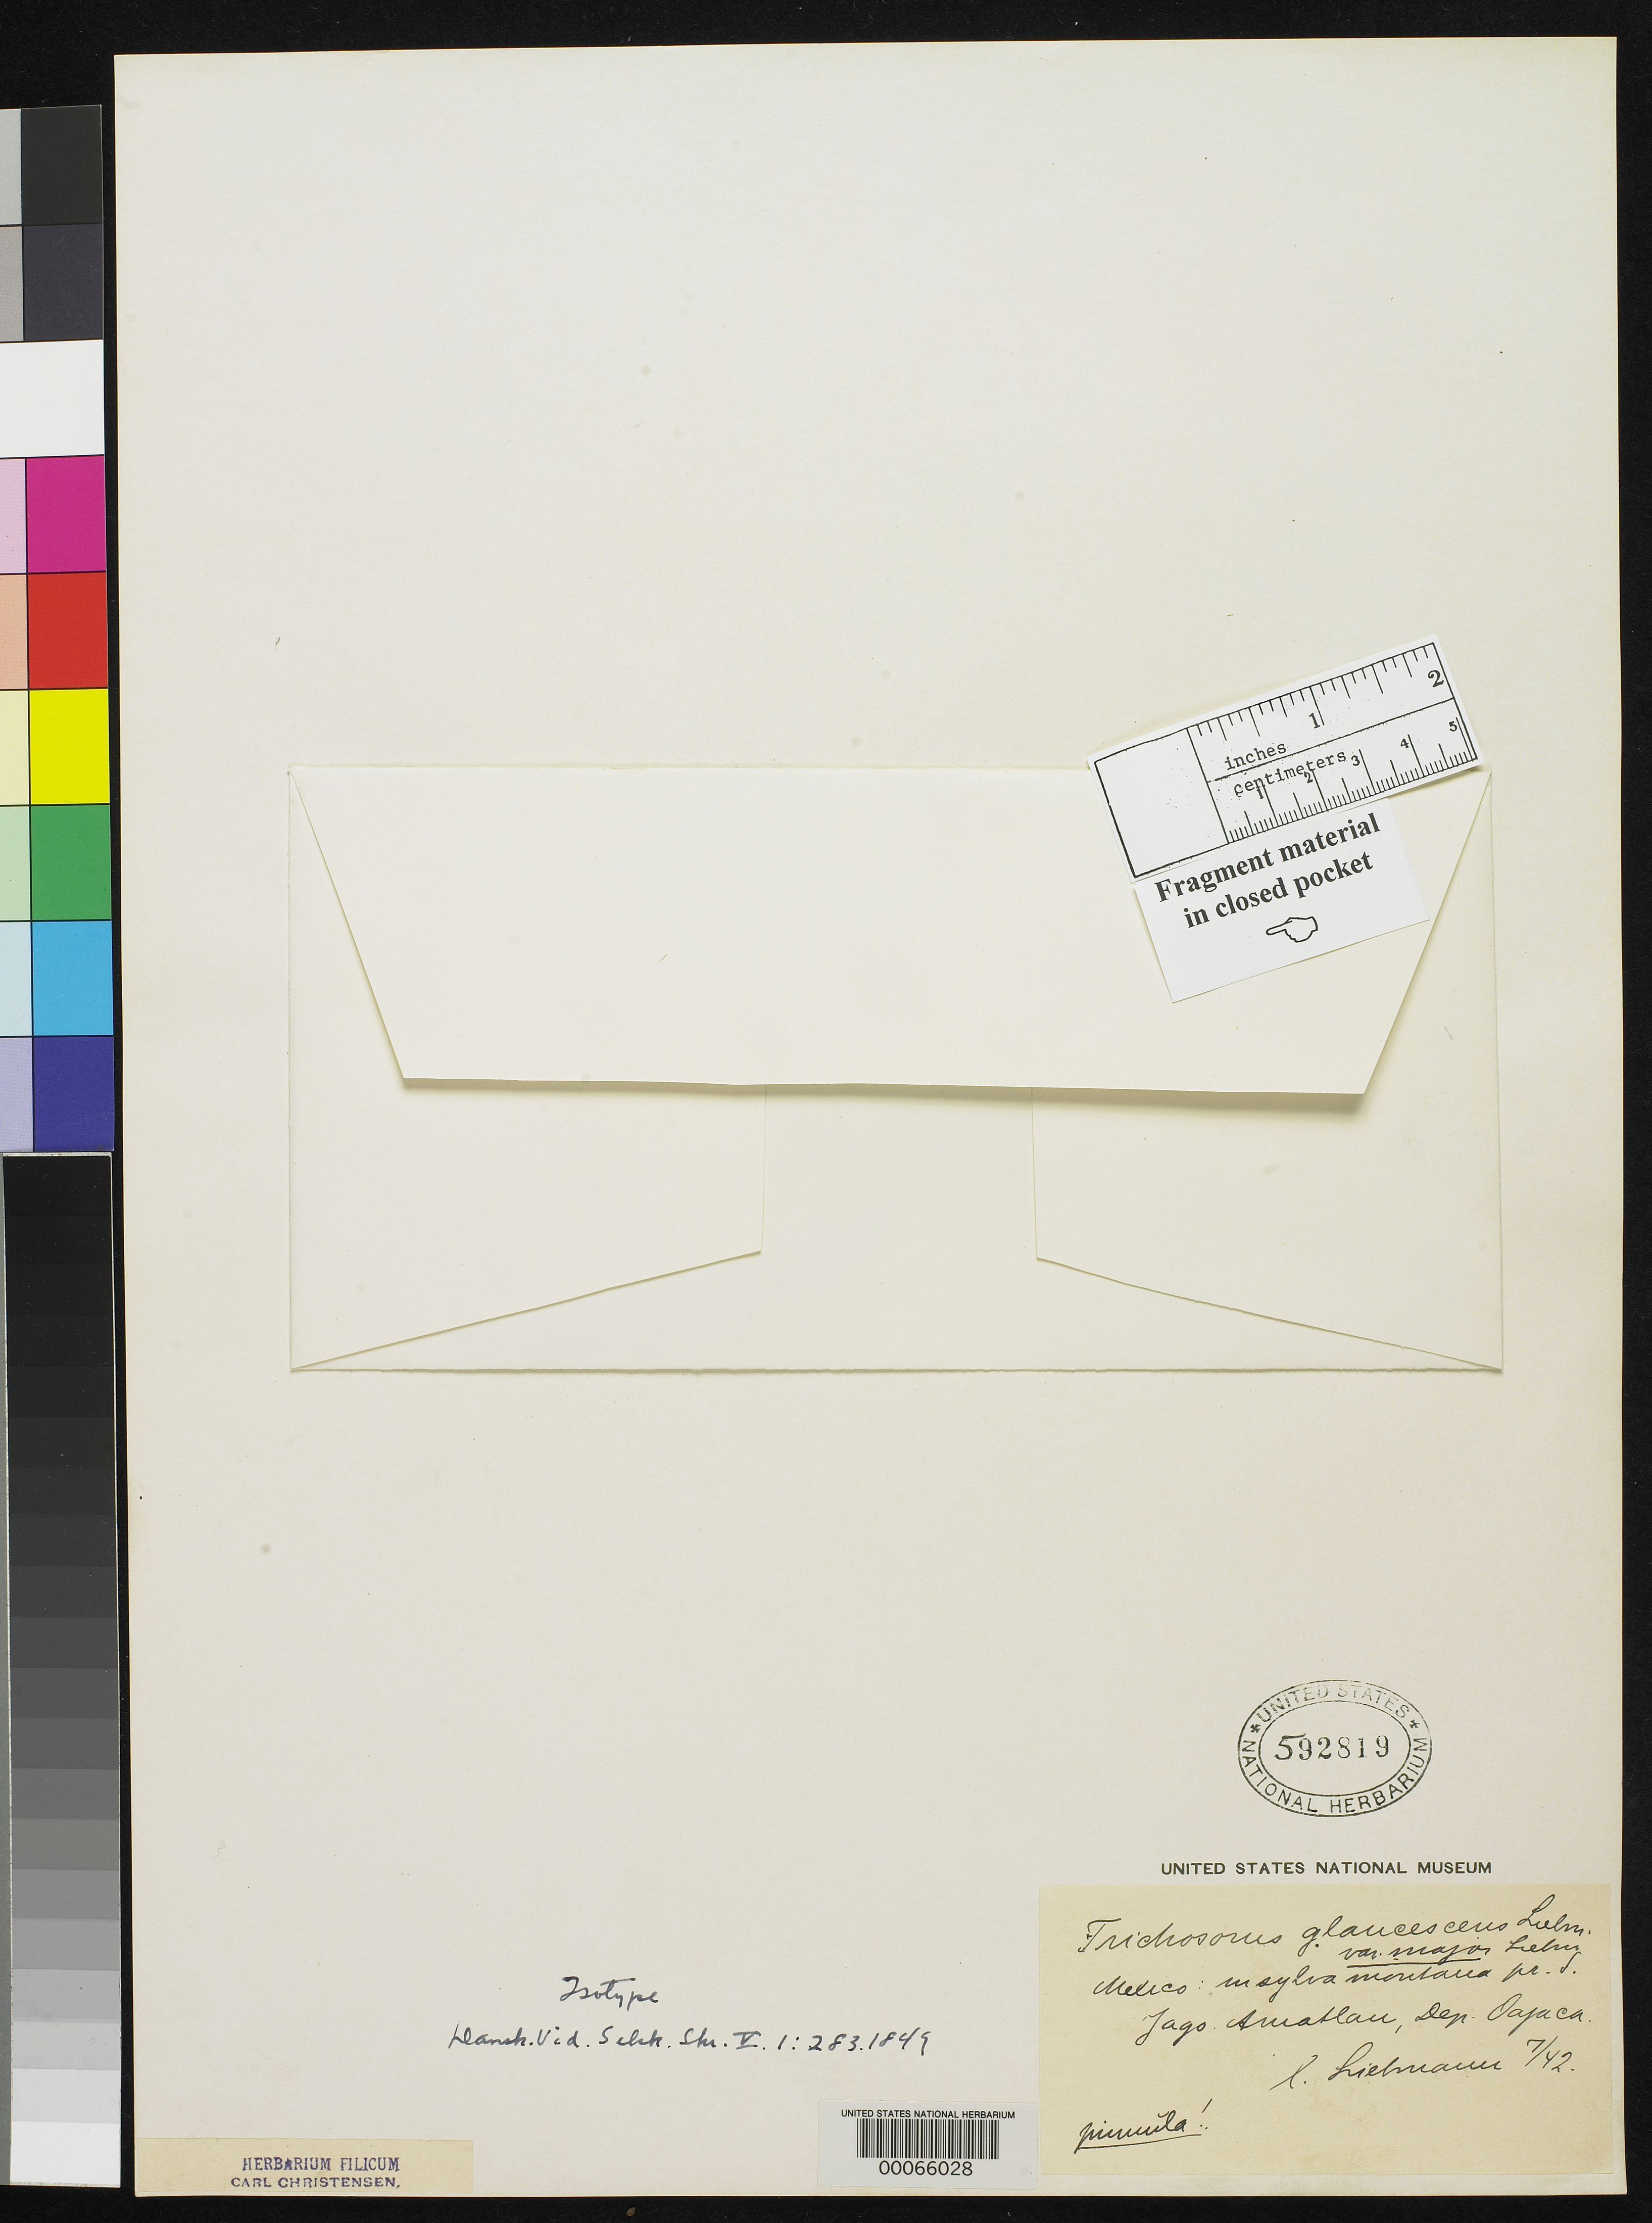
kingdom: Plantae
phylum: Tracheophyta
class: Polypodiopsida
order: Cyatheales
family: Dicksoniaceae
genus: Trichosorus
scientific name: Trichosorus glaucescens var. major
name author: Liebm.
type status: Type Fragment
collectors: F. M. Liebmann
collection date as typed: Aug 1842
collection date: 1842-08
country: Mexico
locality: E of Monserrat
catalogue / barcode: US 592819